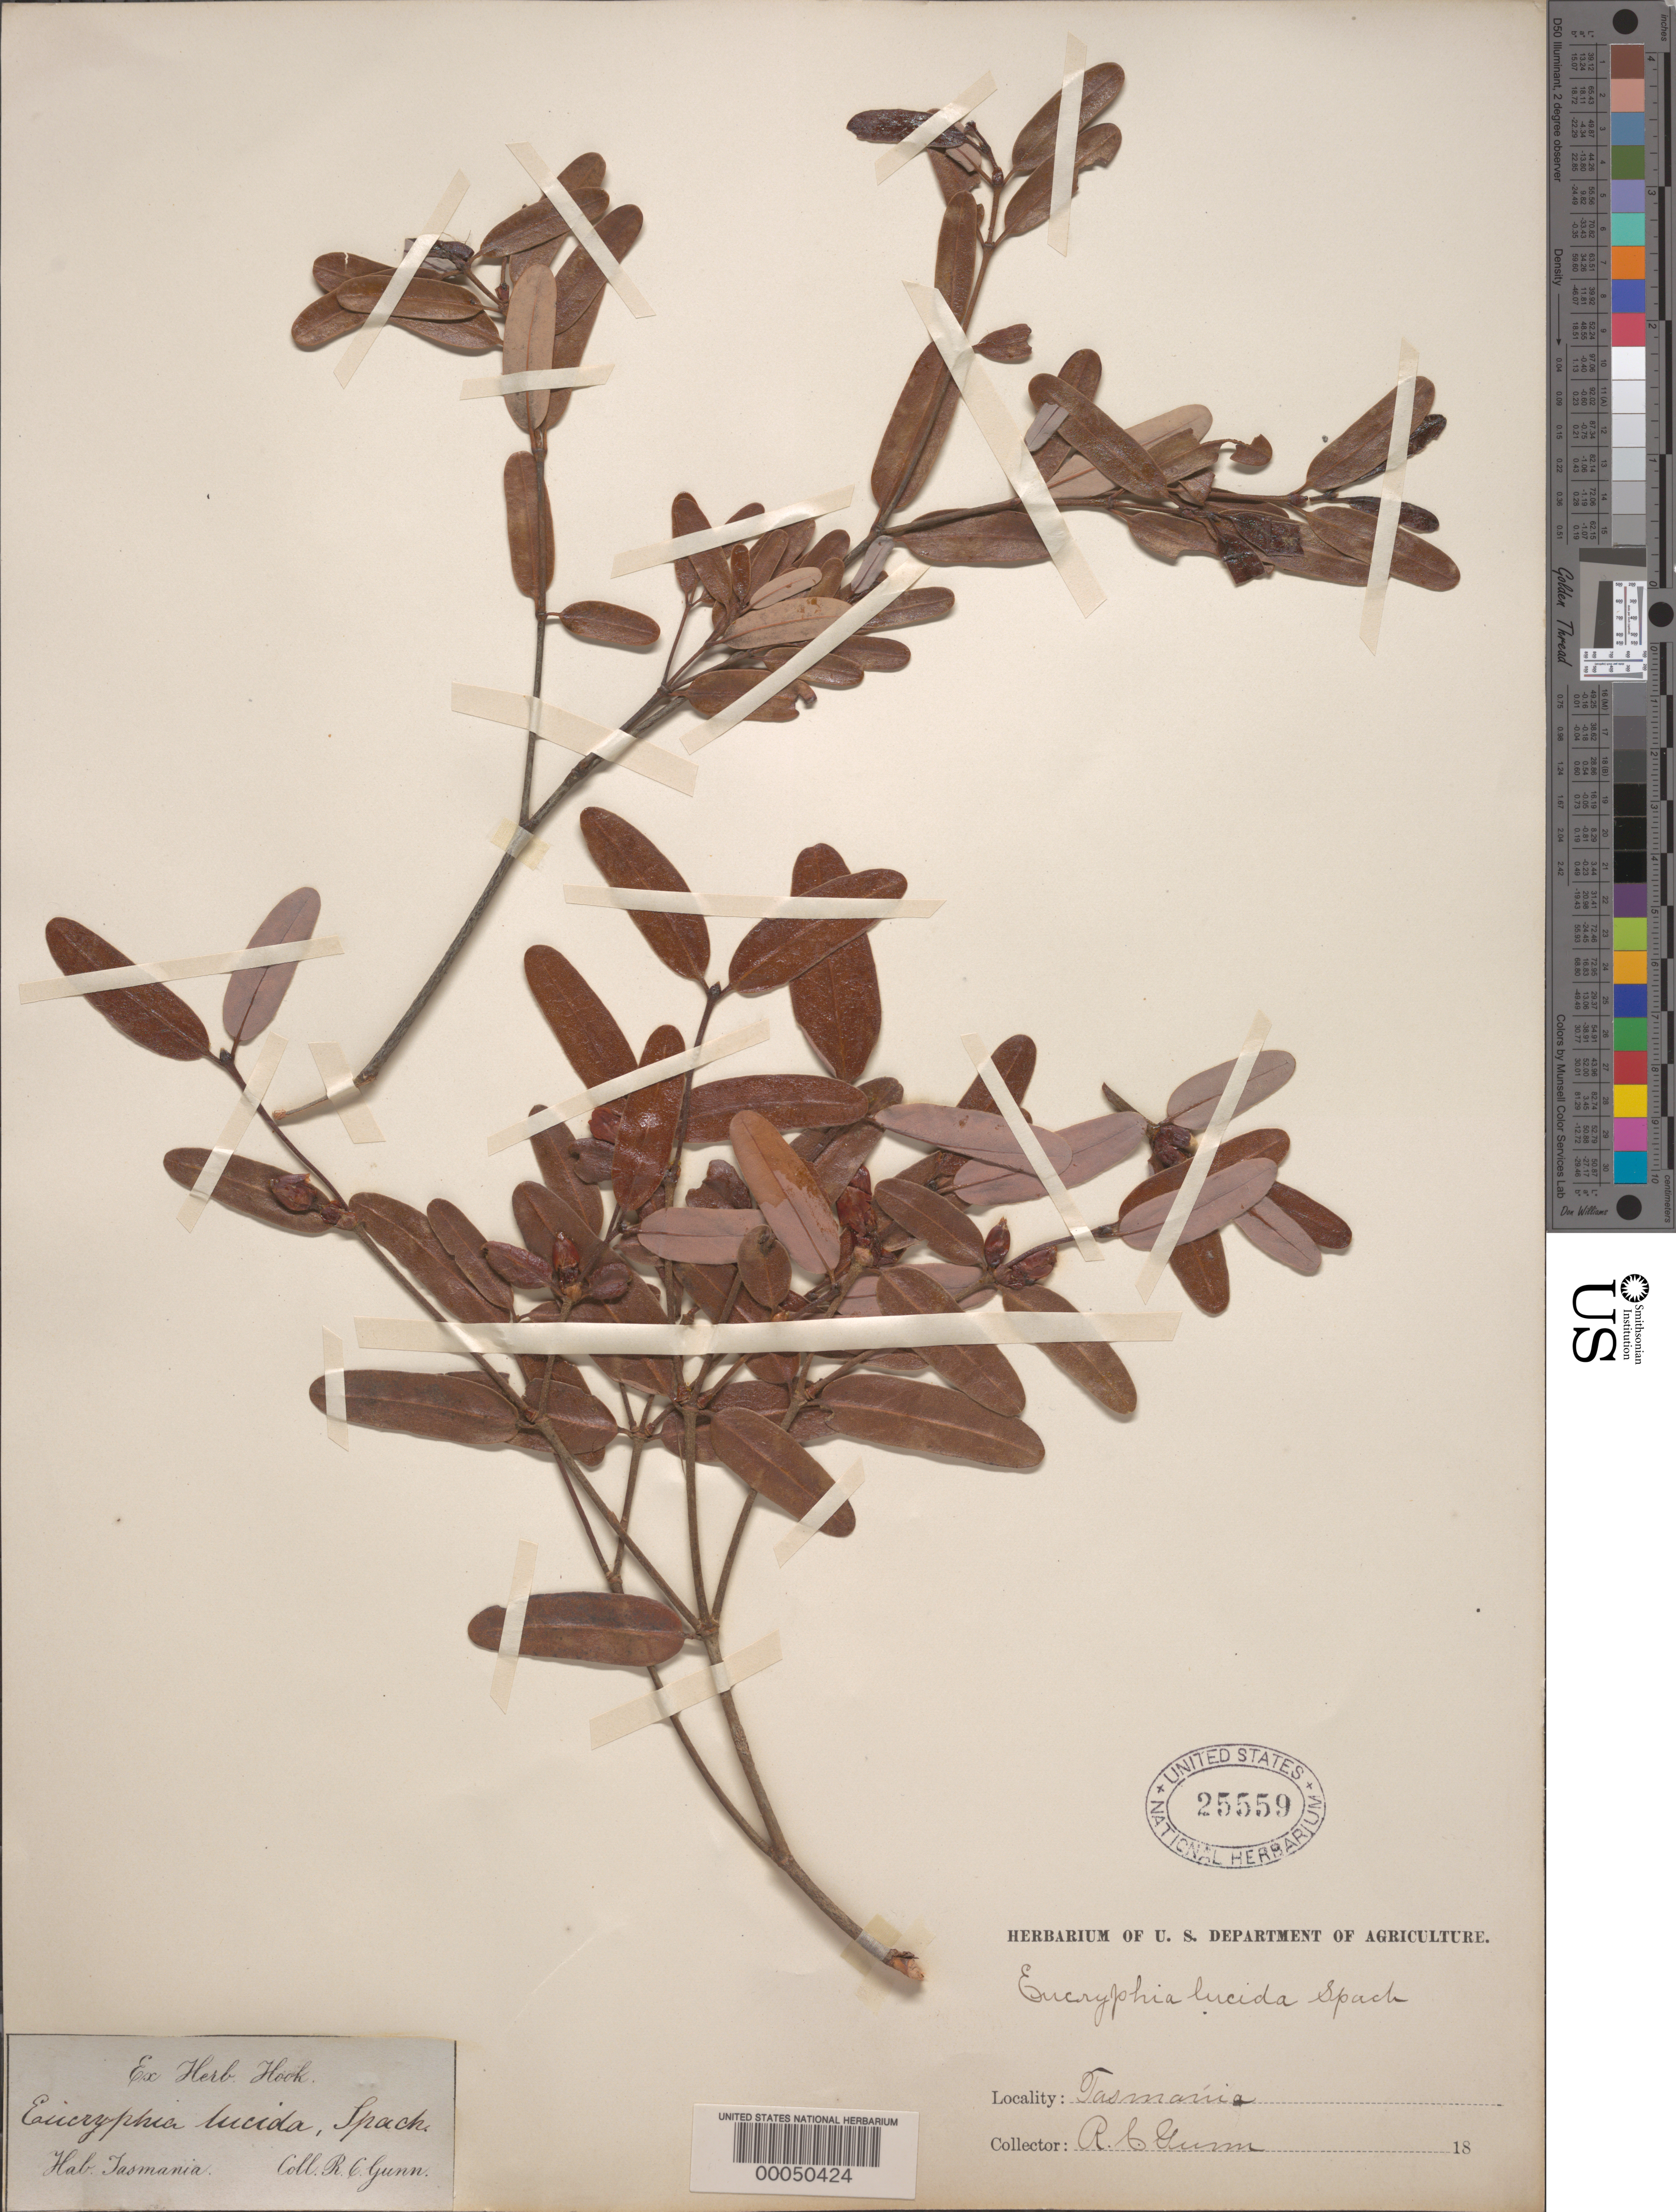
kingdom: Plantae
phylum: Tracheophyta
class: Magnoliopsida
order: Oxalidales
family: Cunoniaceae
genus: Eucryphia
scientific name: Eucryphia lucida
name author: (Labill.) Baill.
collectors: R. Gum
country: Australia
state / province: Tasmania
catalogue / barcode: US 25559